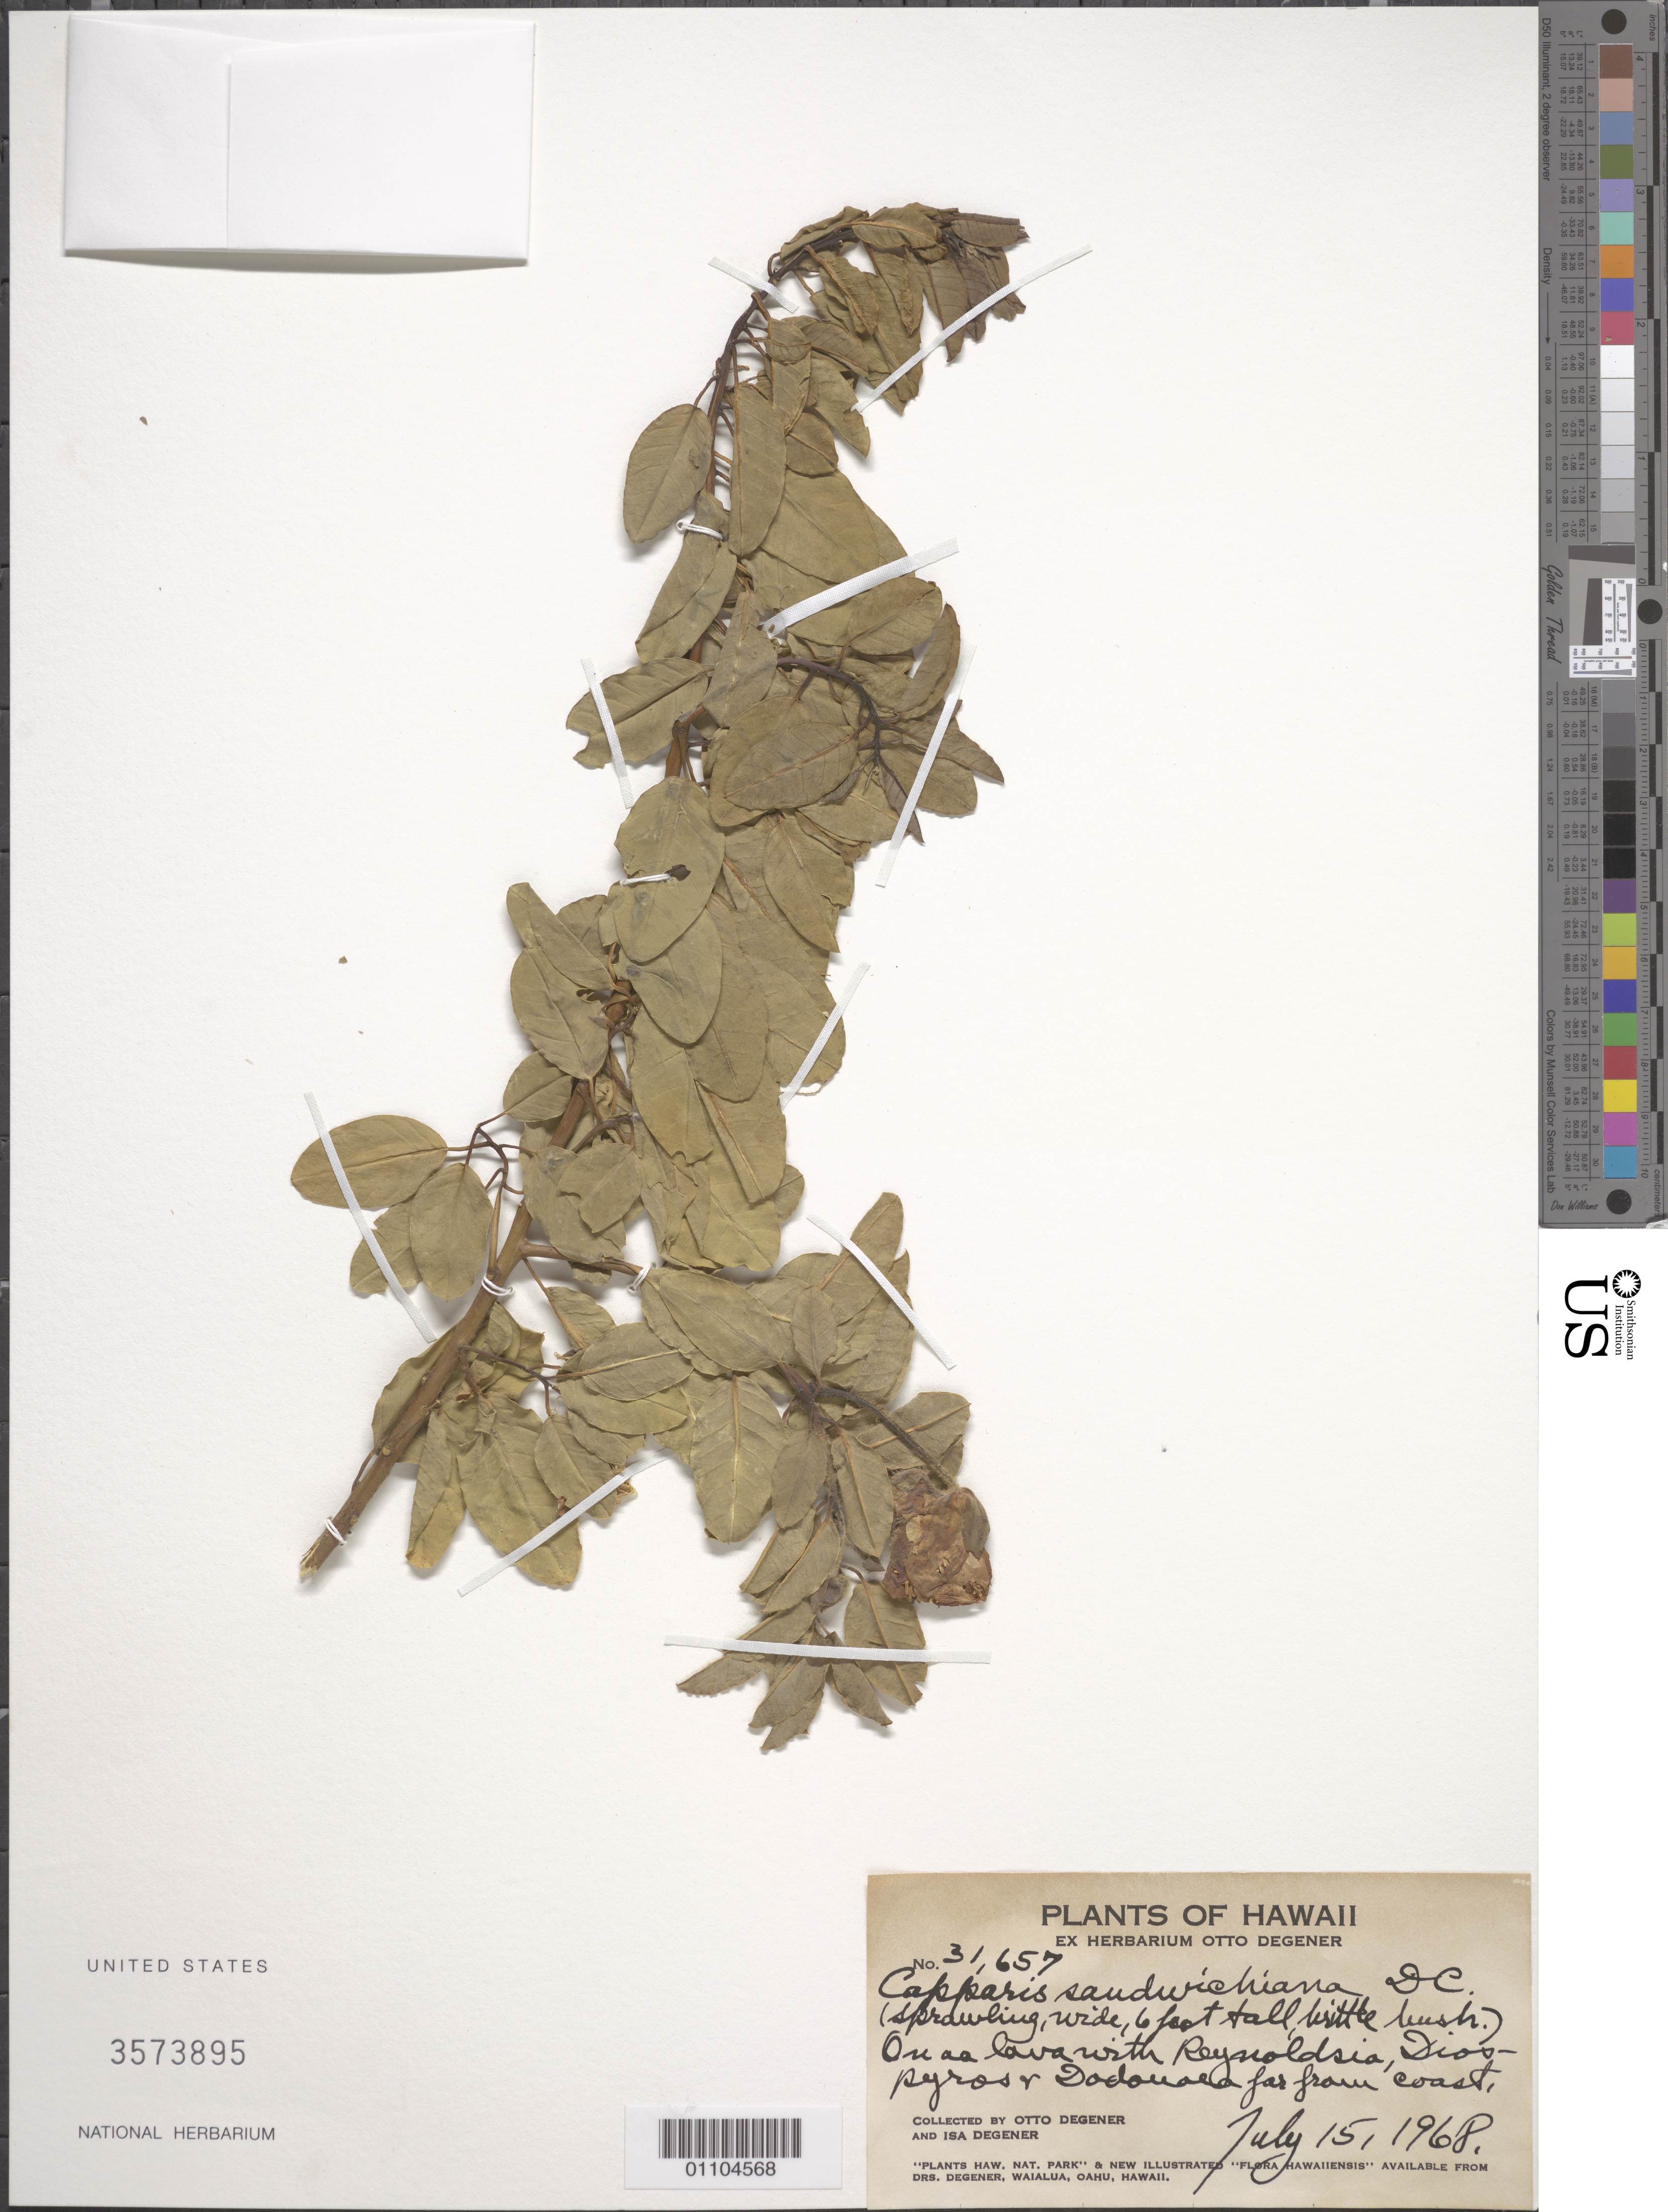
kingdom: Plantae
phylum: Tracheophyta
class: Magnoliopsida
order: Brassicales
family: Capparaceae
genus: Capparis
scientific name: Capparis sandwichiana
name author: DC.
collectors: O. Degener & I. Degener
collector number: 31657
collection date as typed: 15 Jul 1968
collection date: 1968-07-15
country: United States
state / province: Hawaii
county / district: Hawaii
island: Hawaii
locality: On aa lava.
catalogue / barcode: US 3573895